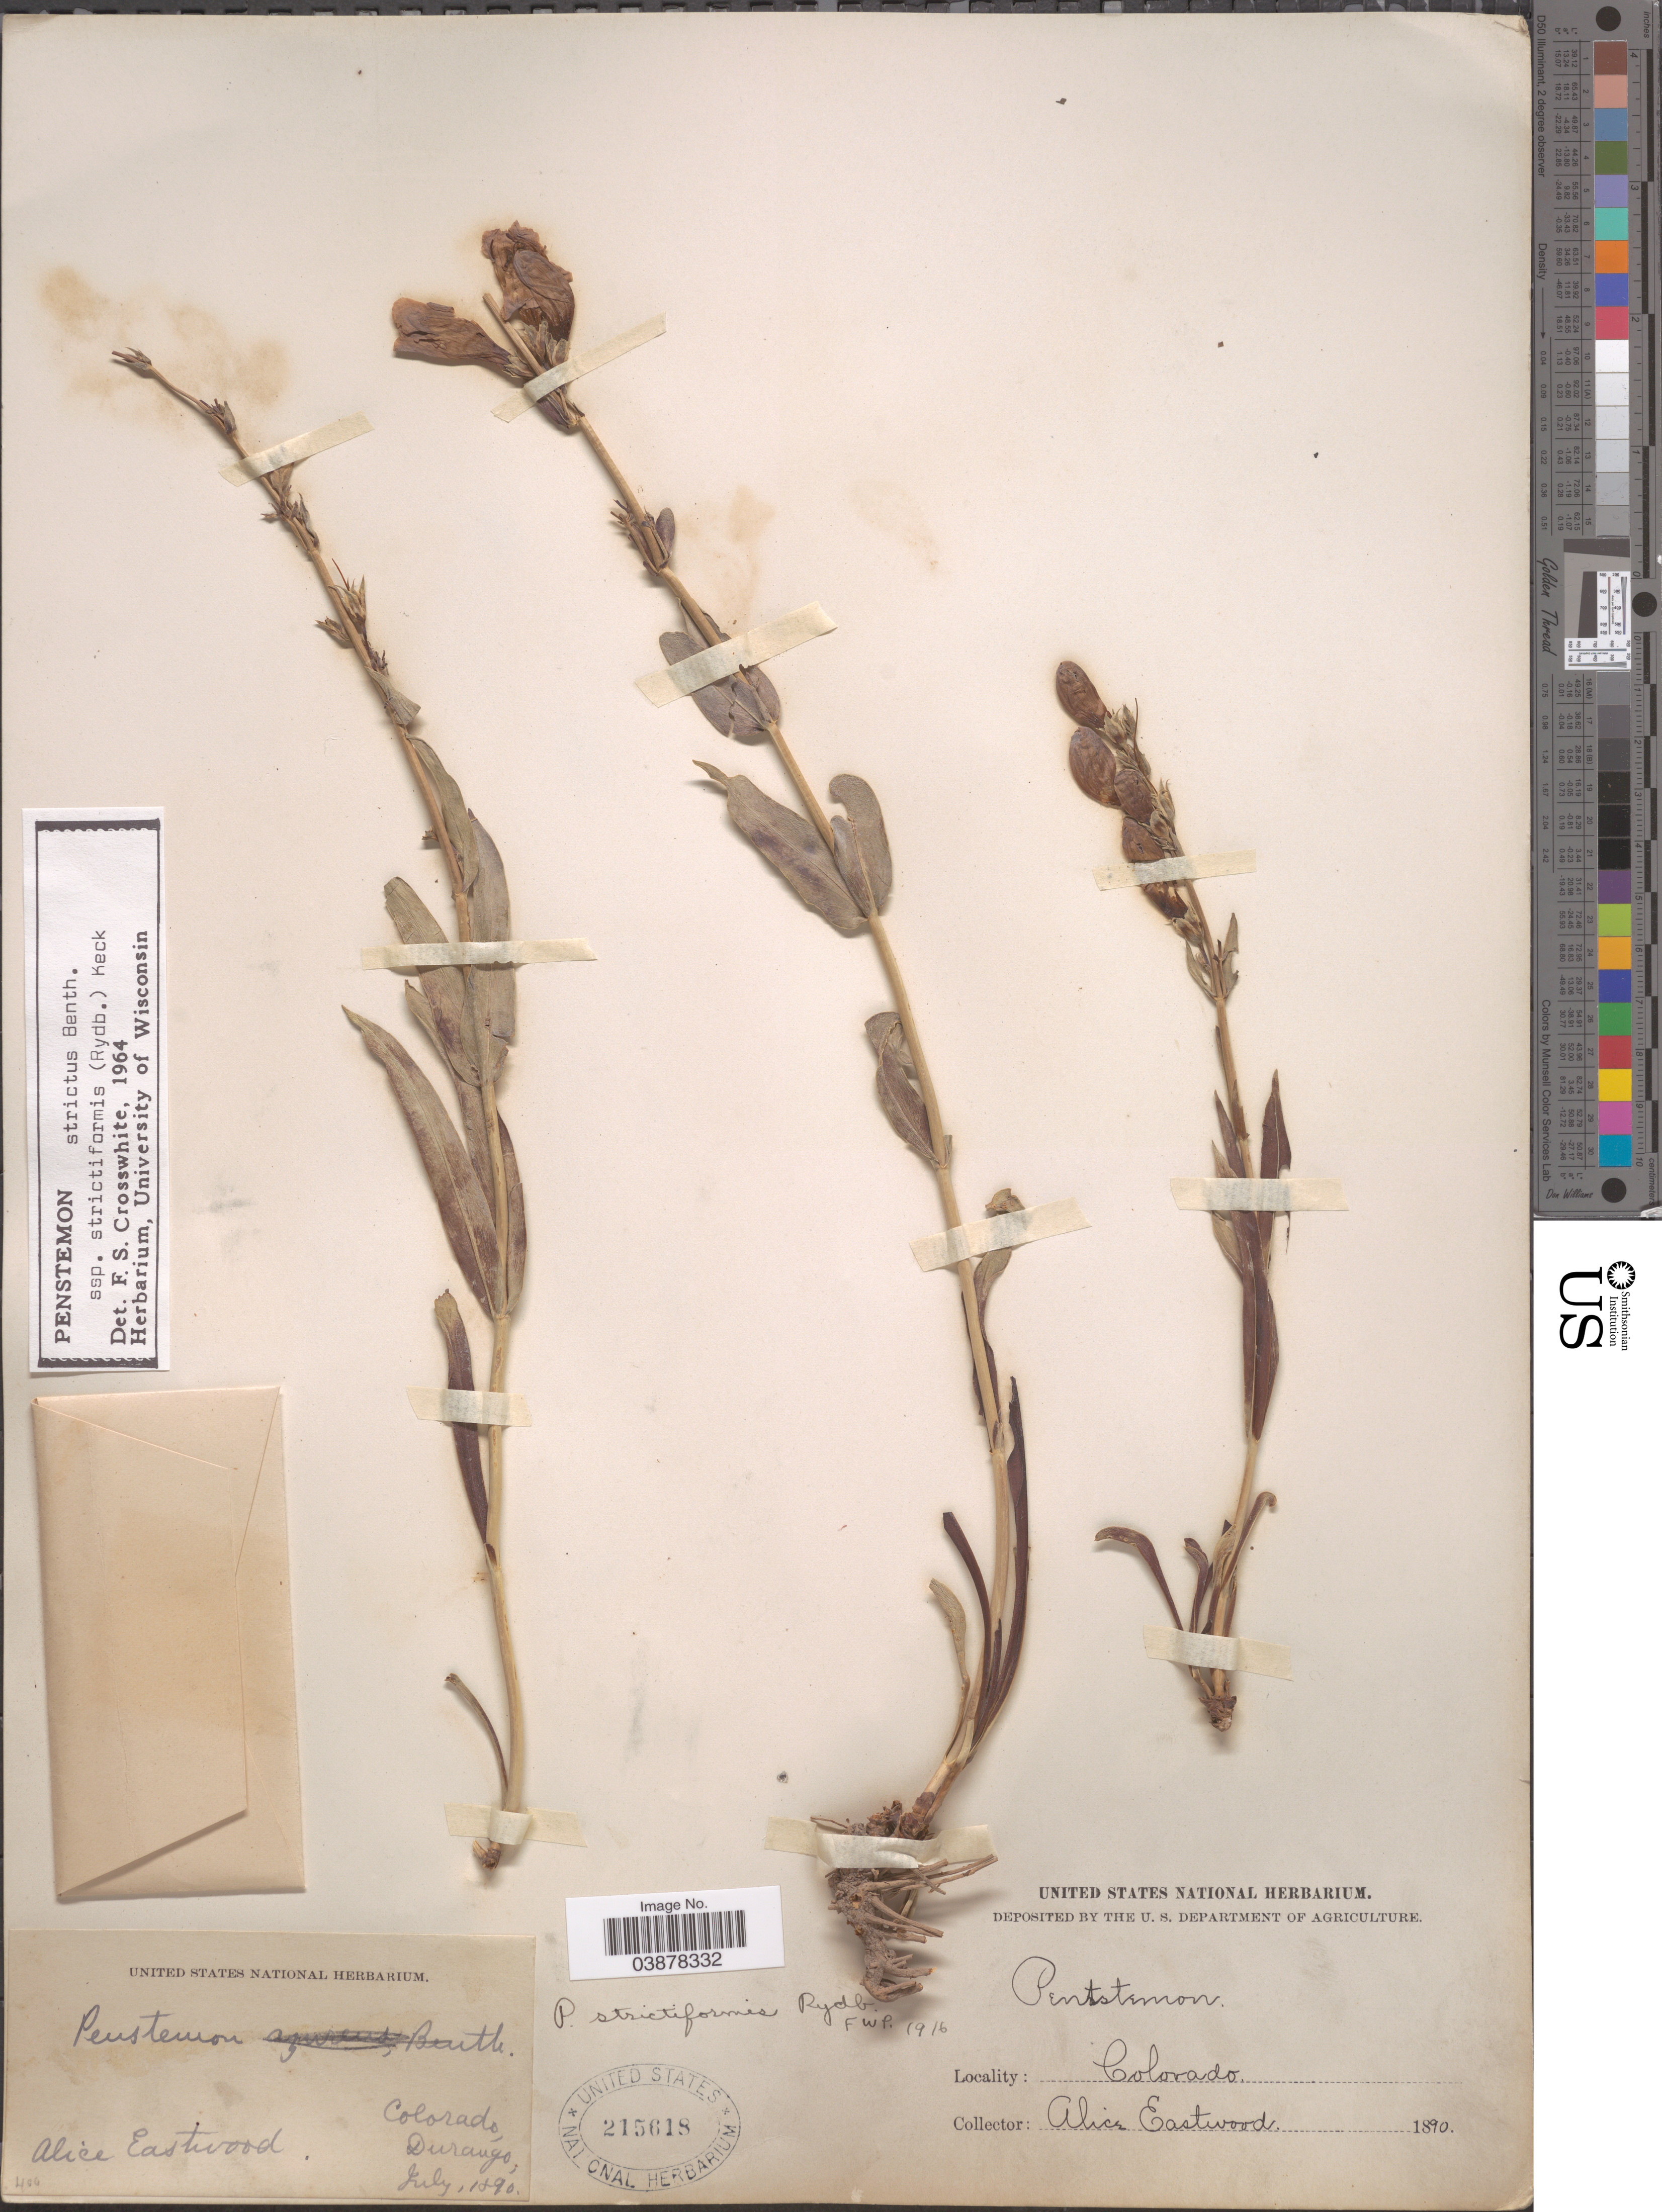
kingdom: Plantae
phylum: Tracheophyta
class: Magnoliopsida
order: Lamiales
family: Plantaginaceae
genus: Penstemon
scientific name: Penstemon strictus subsp. strictiformis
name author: (Rydb.) D.D. Keck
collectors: A. Eastwood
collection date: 1890-07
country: United States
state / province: Colorado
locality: Durango.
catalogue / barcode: US 215618